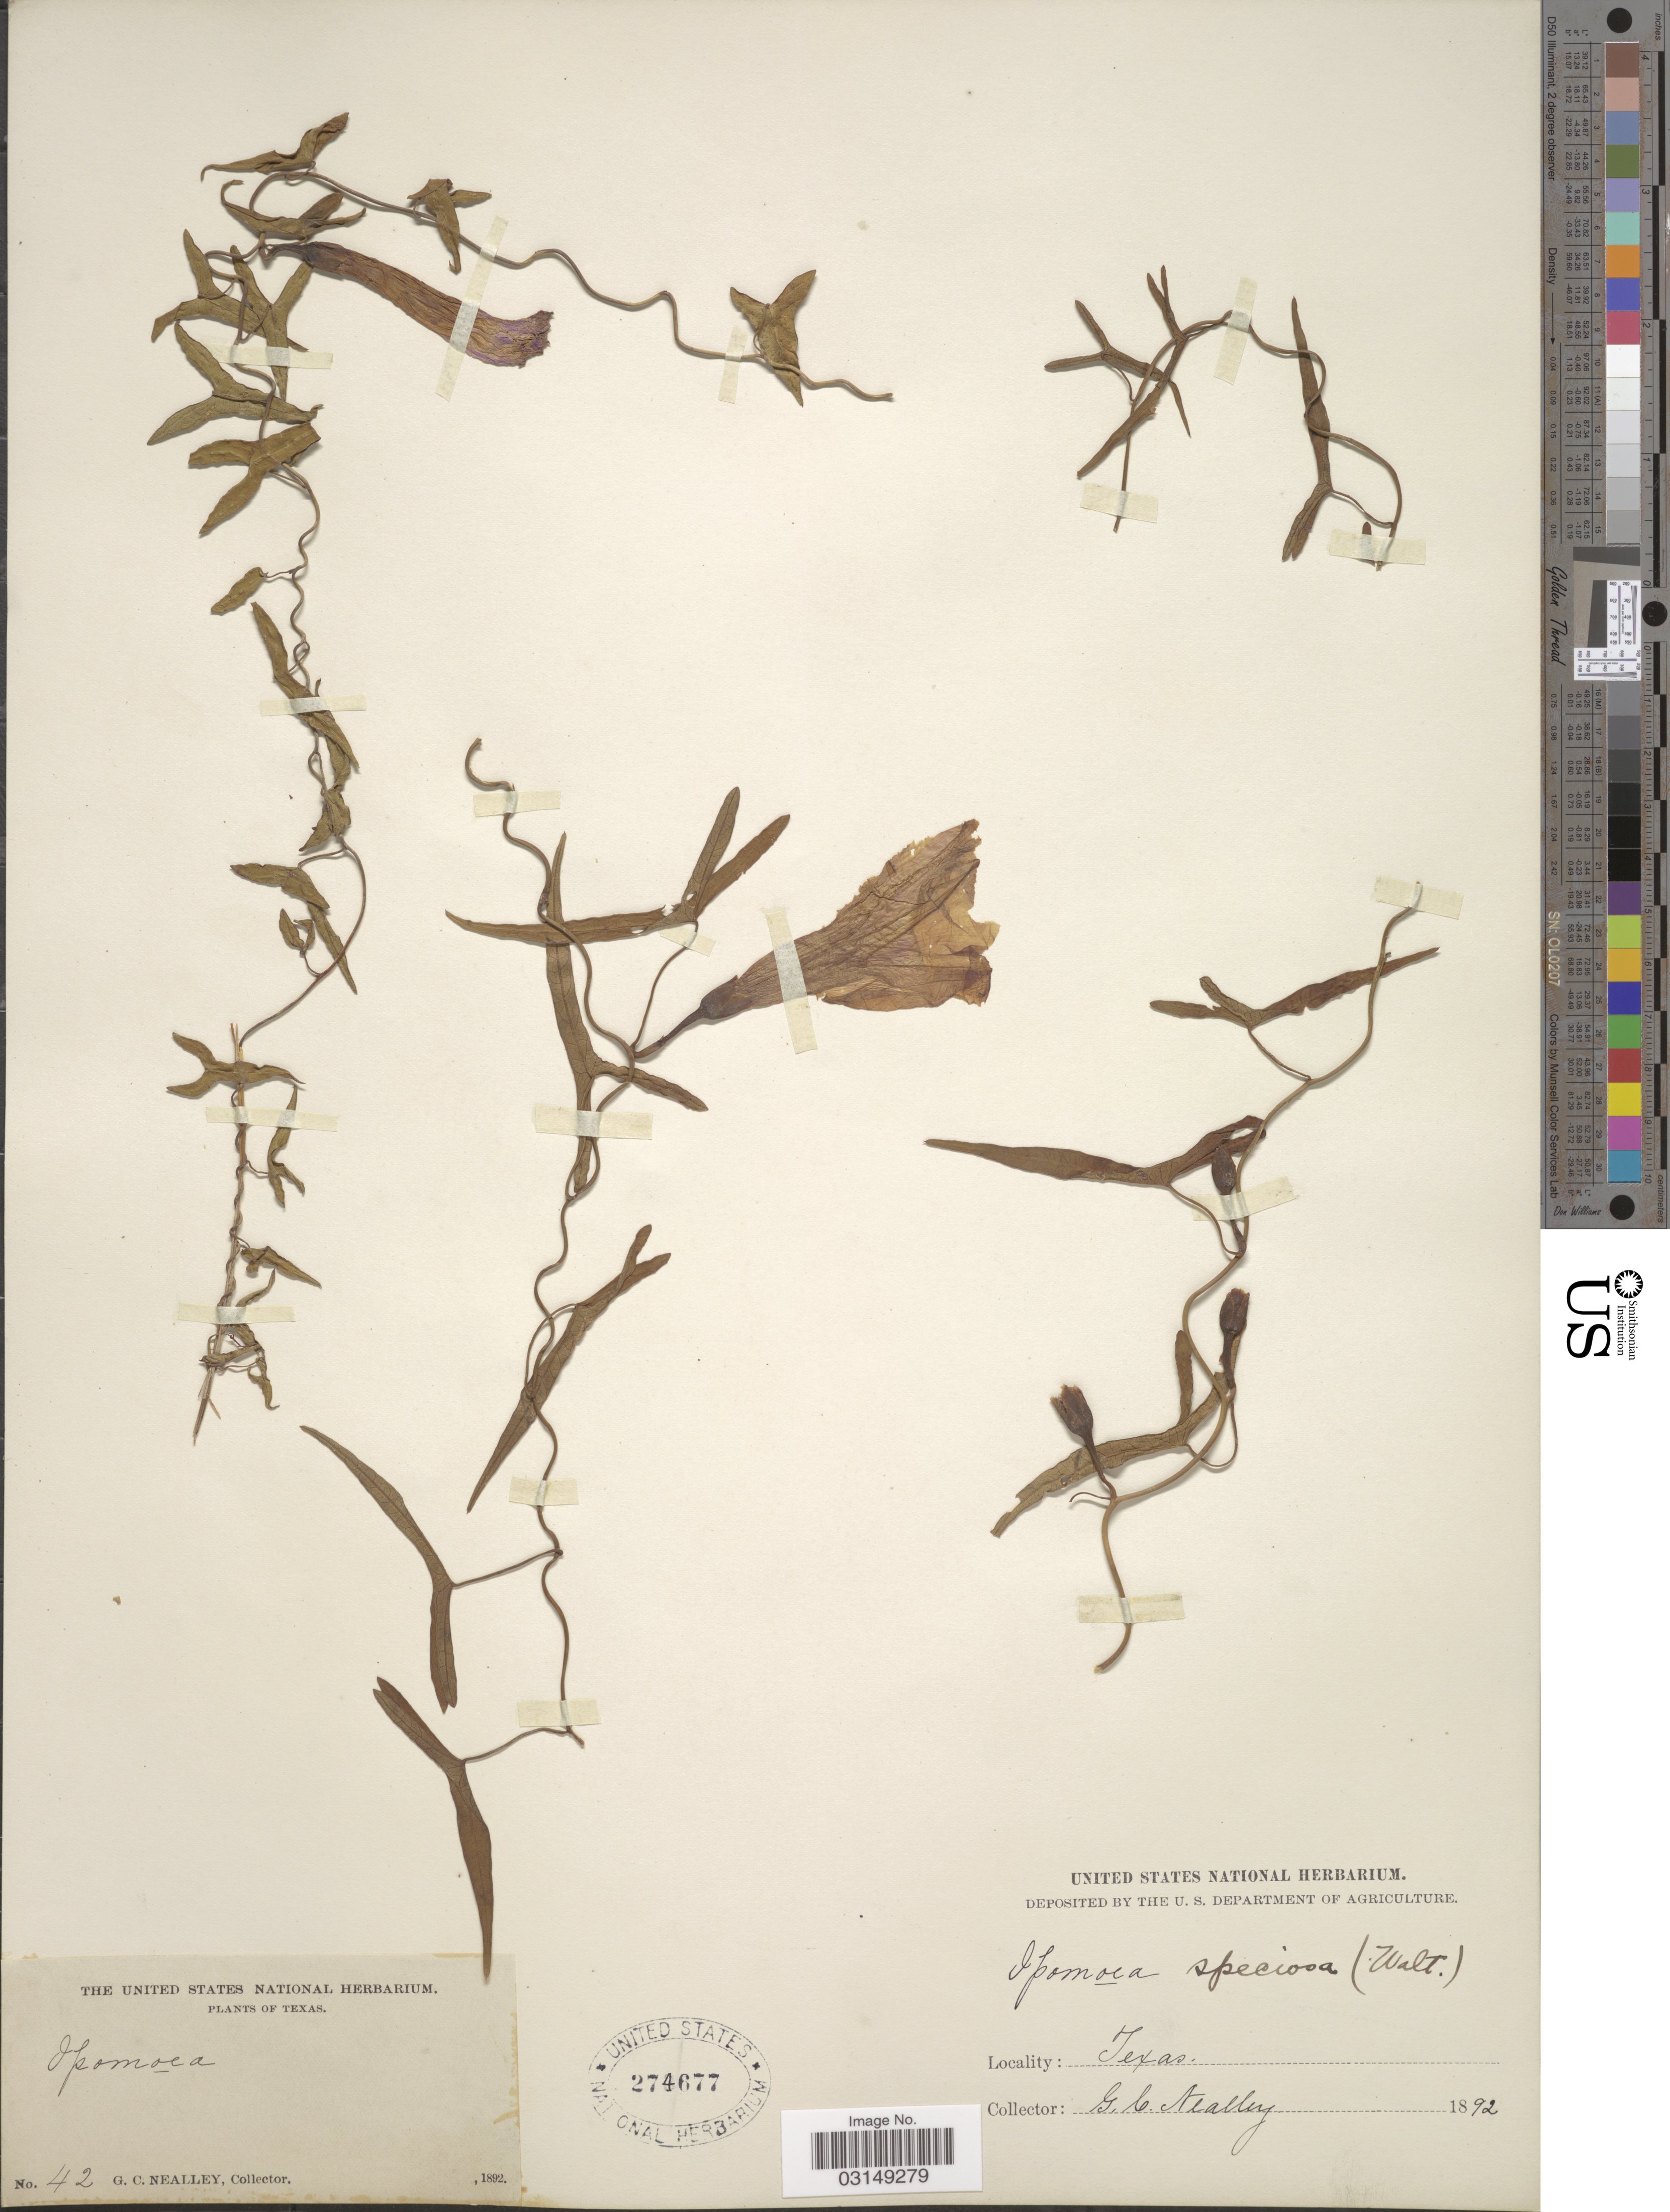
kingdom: Plantae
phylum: Tracheophyta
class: Magnoliopsida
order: Solanales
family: Convolvulaceae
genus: Ipomoea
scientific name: Ipomoea sagittata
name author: Poir.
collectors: G. C. Nealley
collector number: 42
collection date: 1892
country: United States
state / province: Texas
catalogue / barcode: US 274677